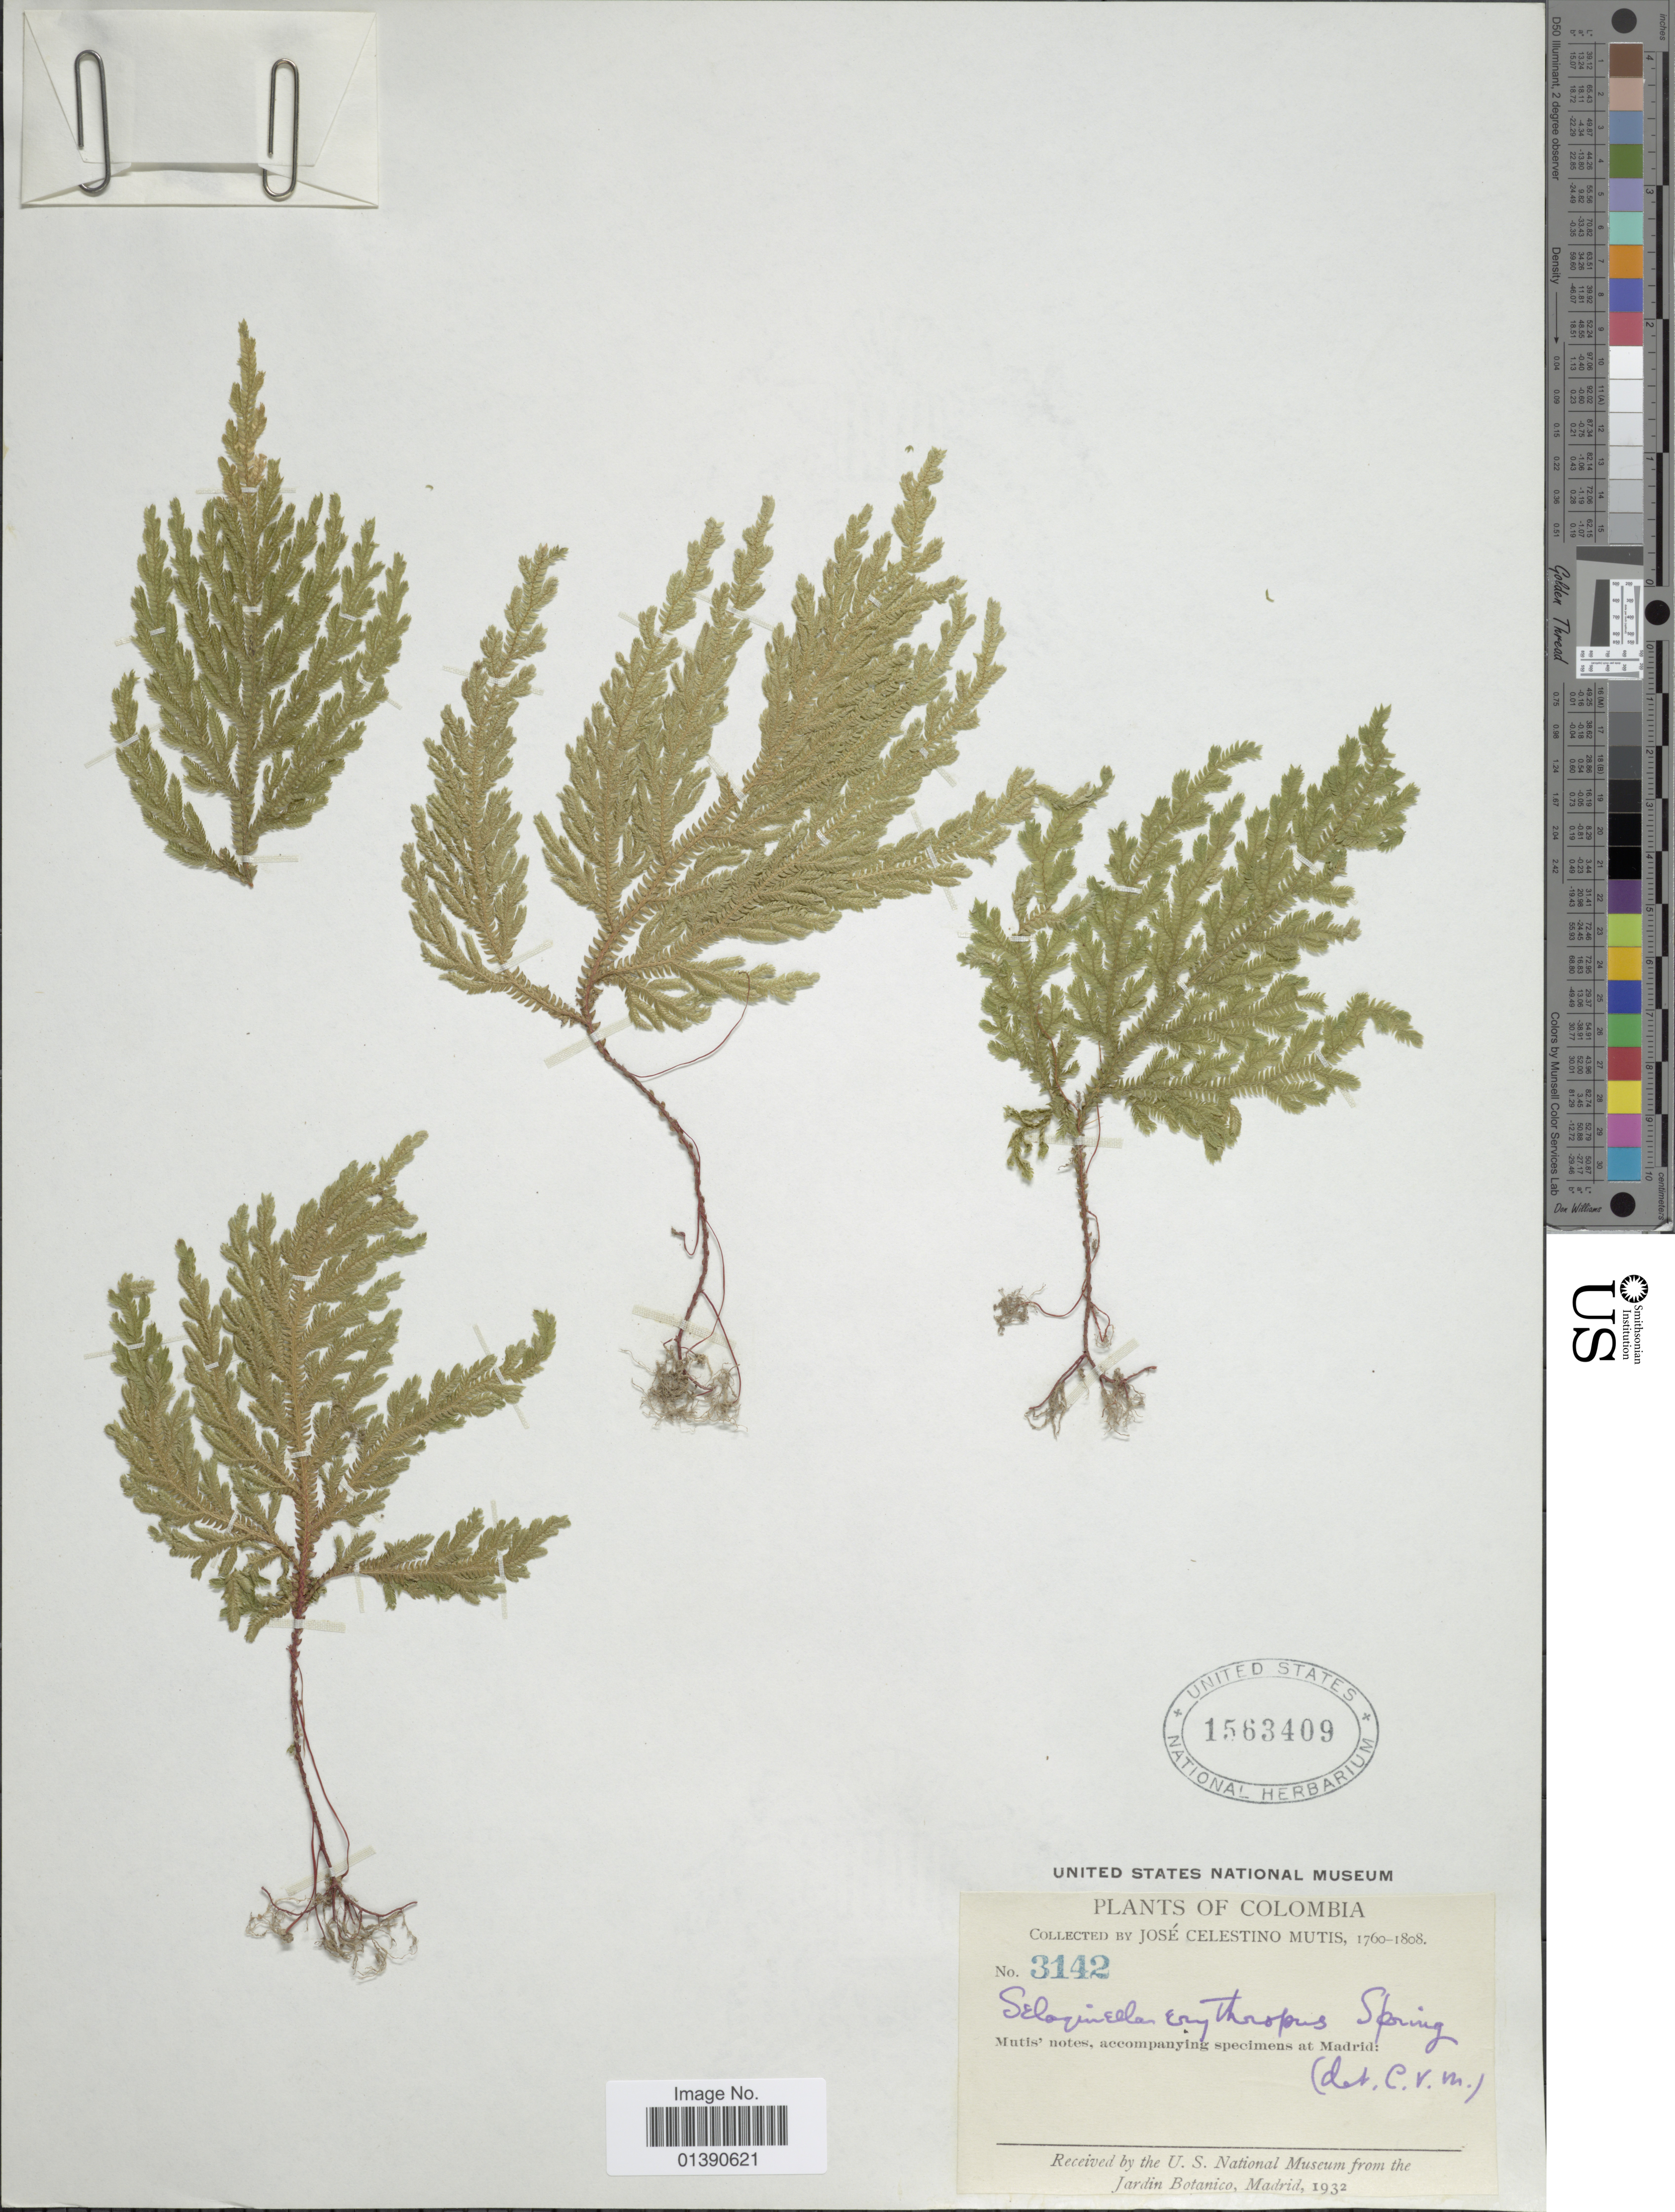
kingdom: Plantae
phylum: Tracheophyta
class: Lycopodiopsida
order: Selaginellales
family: Selaginellaceae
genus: Selaginella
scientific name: Selaginella erythropus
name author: (Mart.) Hieron.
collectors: J. C. B. Mutis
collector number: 3142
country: Colombia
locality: Mutis'notes, accompanying specimens at madrid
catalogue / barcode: US 1563409